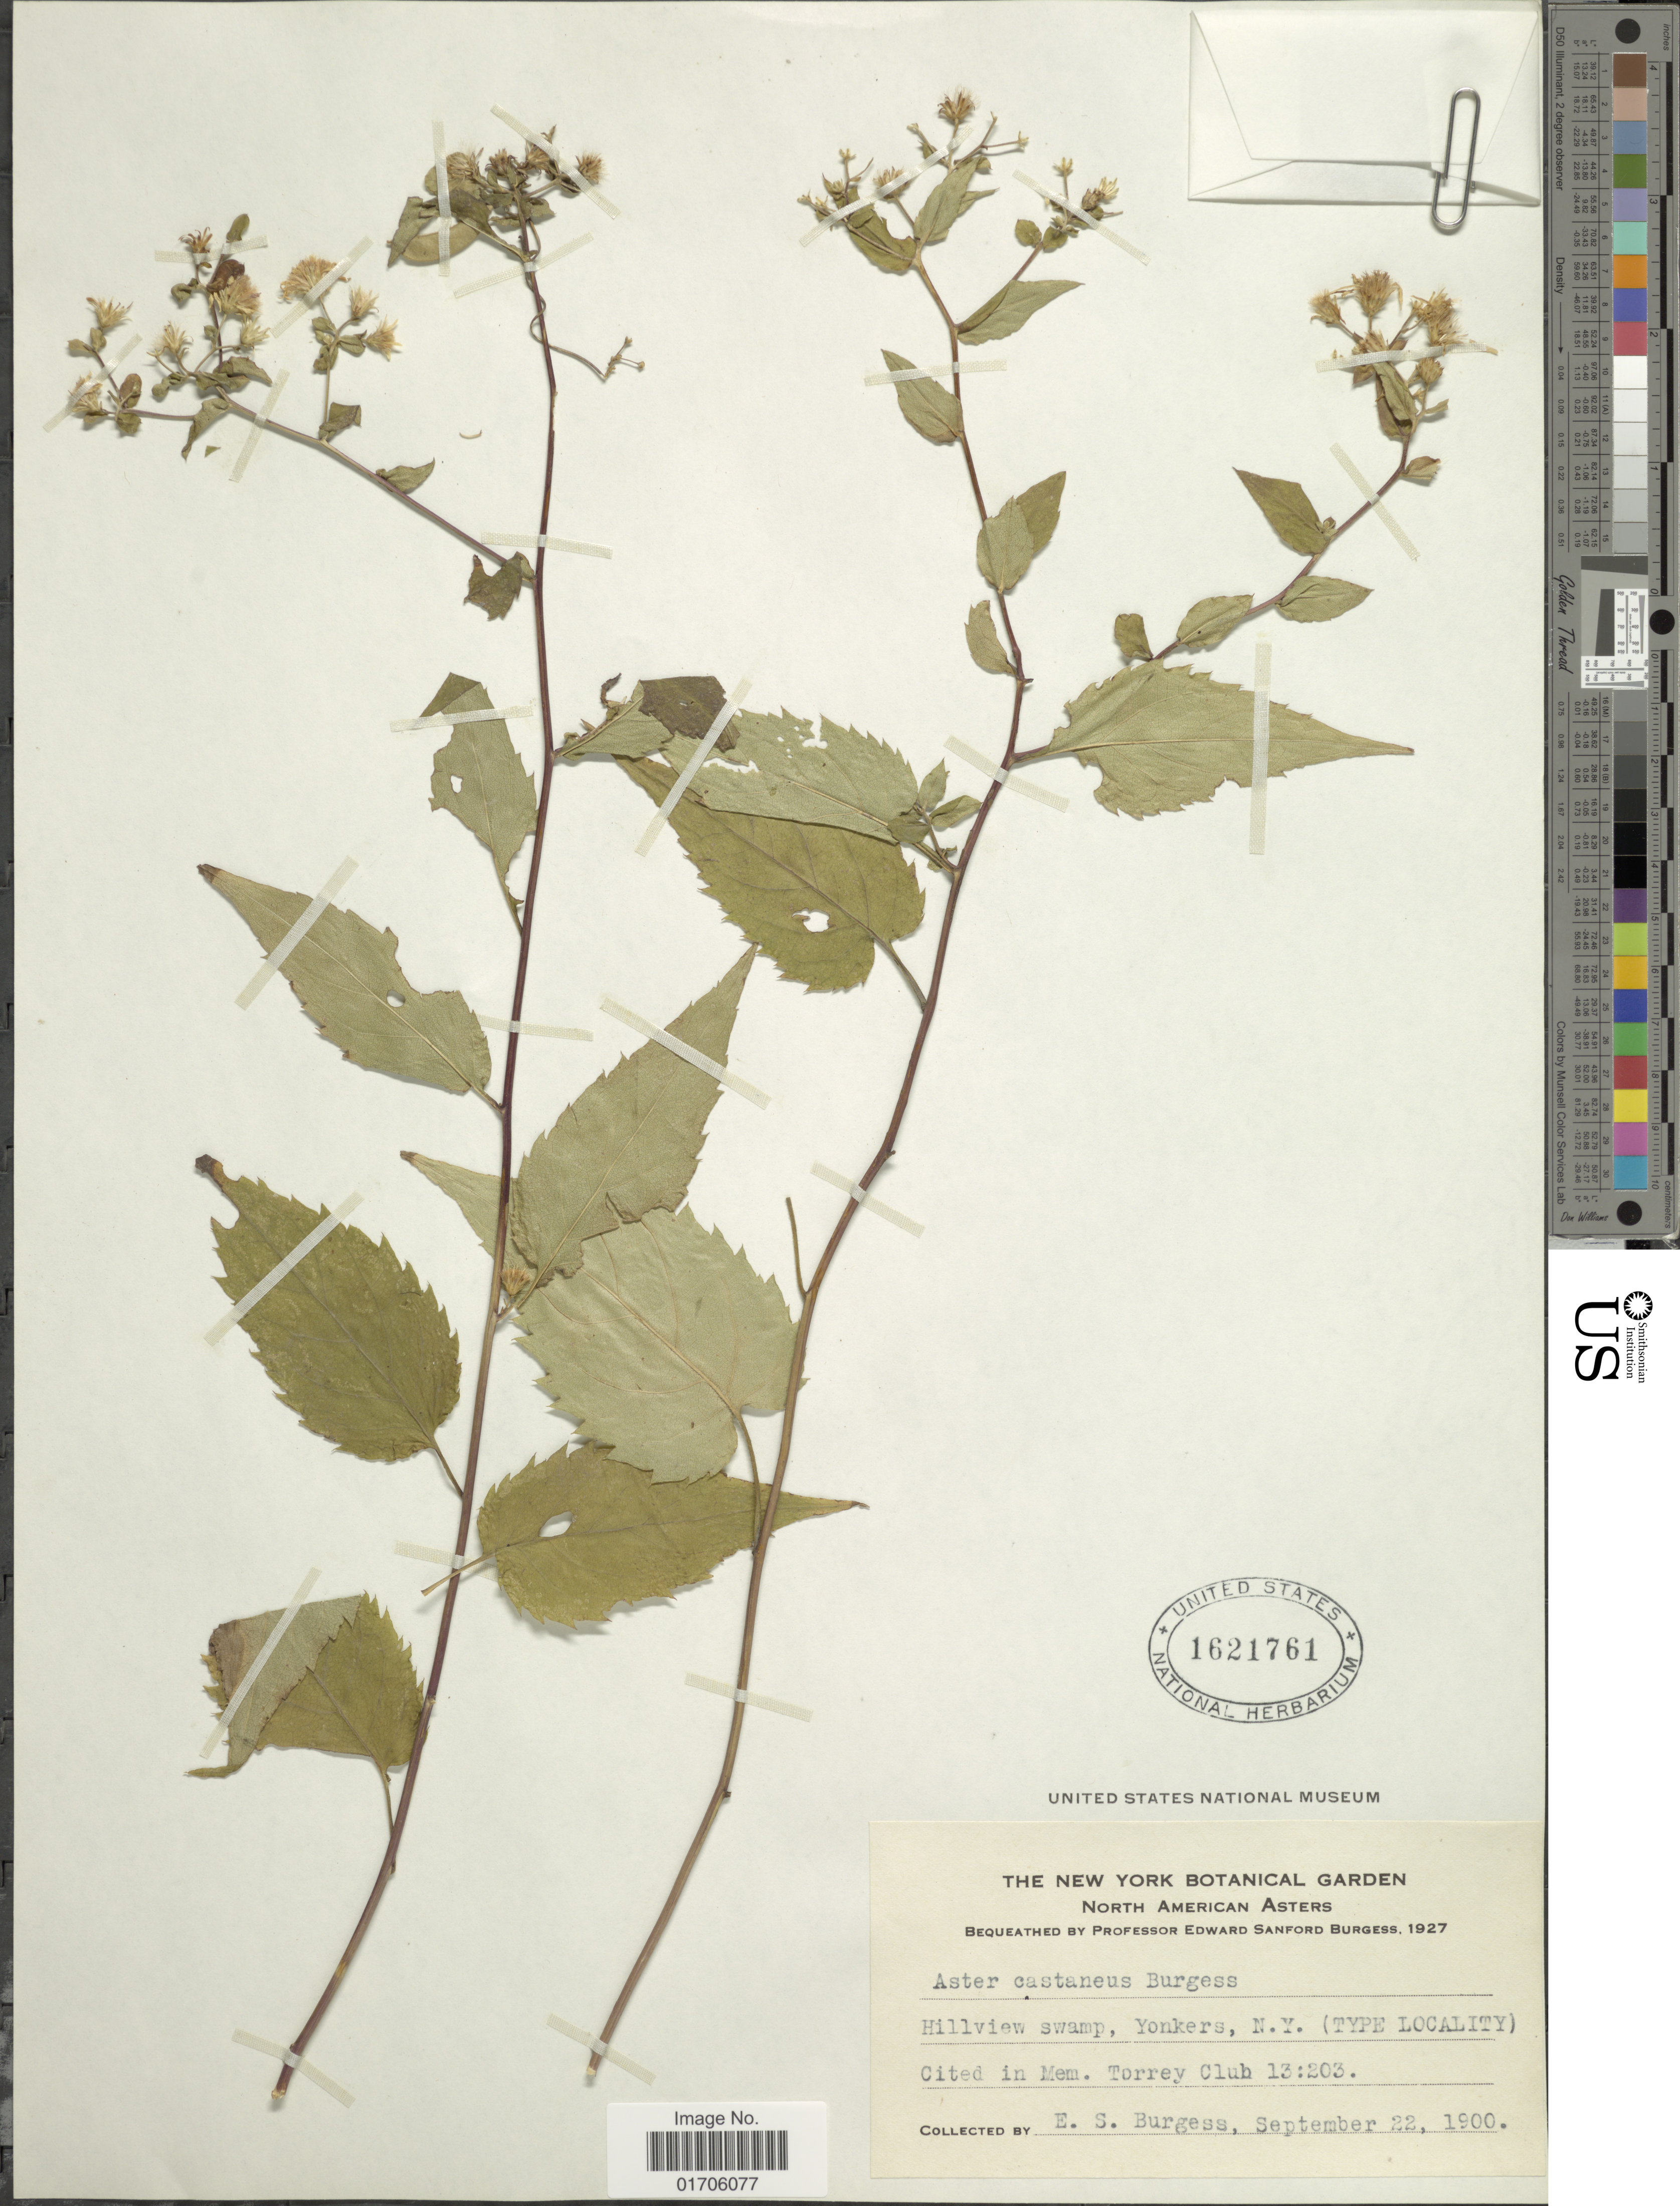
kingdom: Plantae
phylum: Tracheophyta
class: Magnoliopsida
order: Asterales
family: Asteraceae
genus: Aster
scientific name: Aster castaneus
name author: E.S. Burgess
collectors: E. Burgess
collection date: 1900-09-22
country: United States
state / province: New York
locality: Hillview swamp, Yonkers, N.Y.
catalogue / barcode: US 1621761